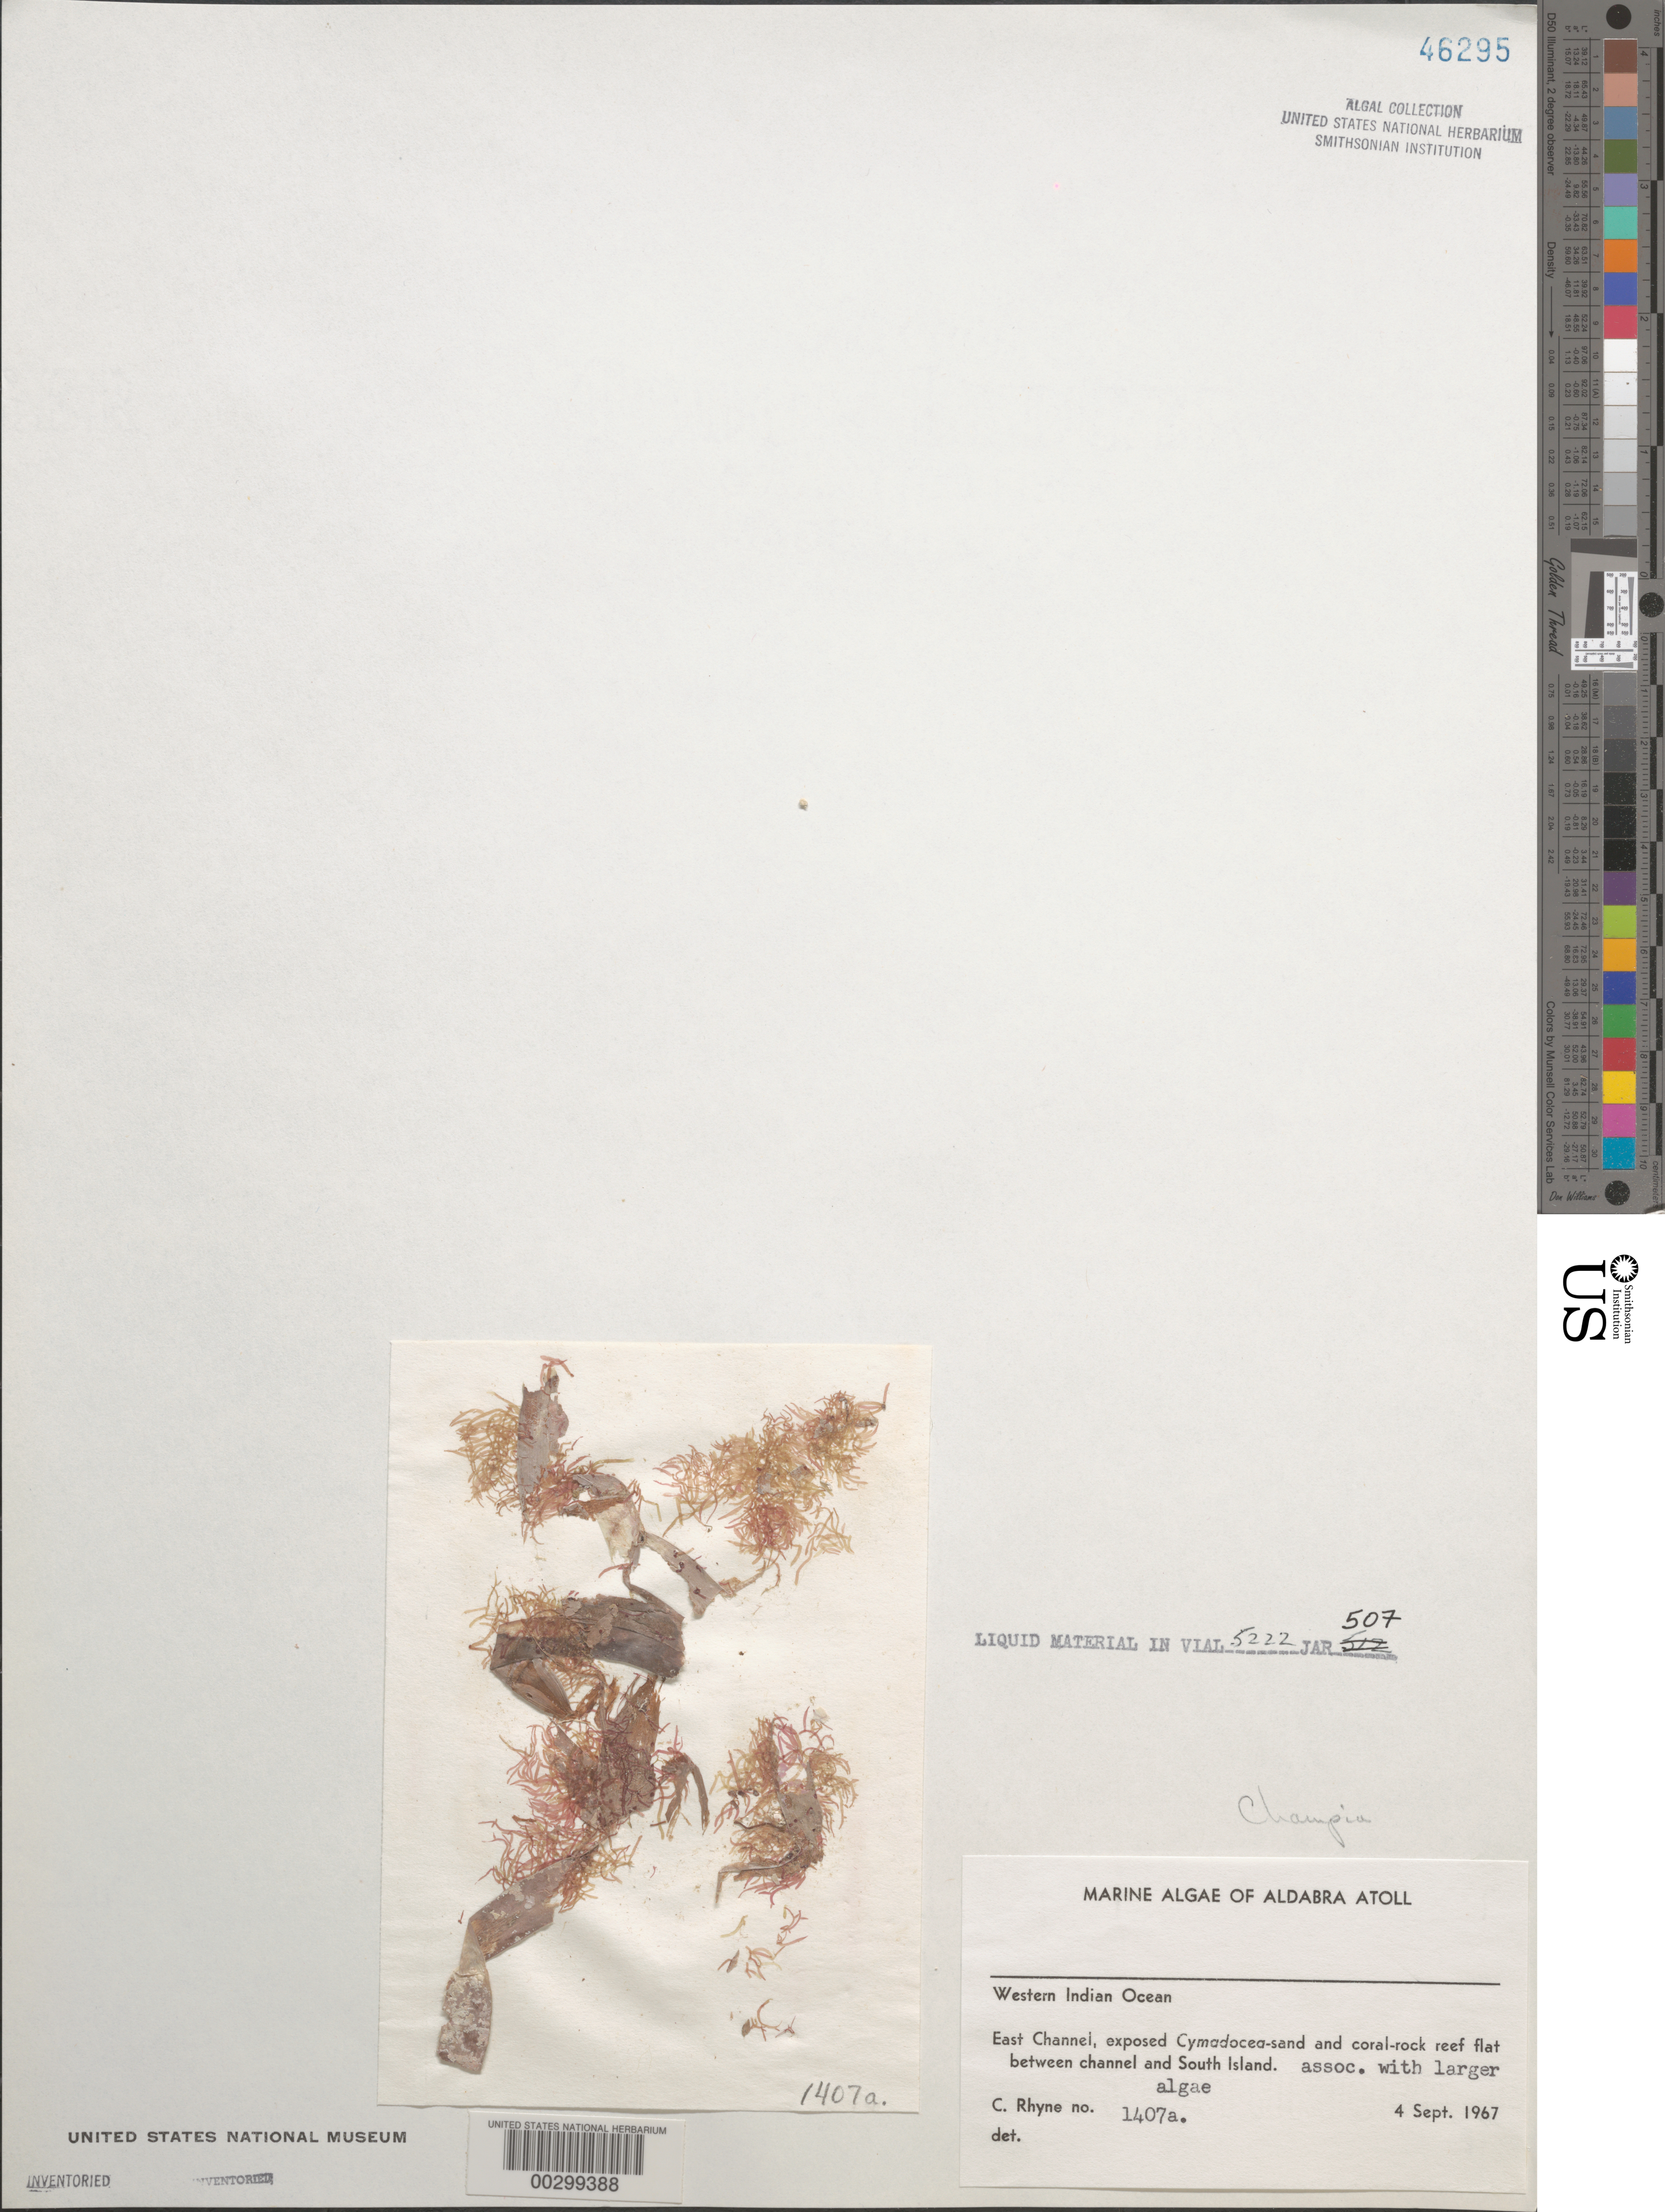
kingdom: Plantae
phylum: Rhodophyta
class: Florideophyceae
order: Rhodymeniales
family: Champiaceae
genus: Champia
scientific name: Champia sp.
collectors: C. Rhyne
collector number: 1407a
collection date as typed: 04 Sep 1967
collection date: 1967-09-04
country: Seychelles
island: Aldabra Atoll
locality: Between East Channel and South Island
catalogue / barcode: US 46295